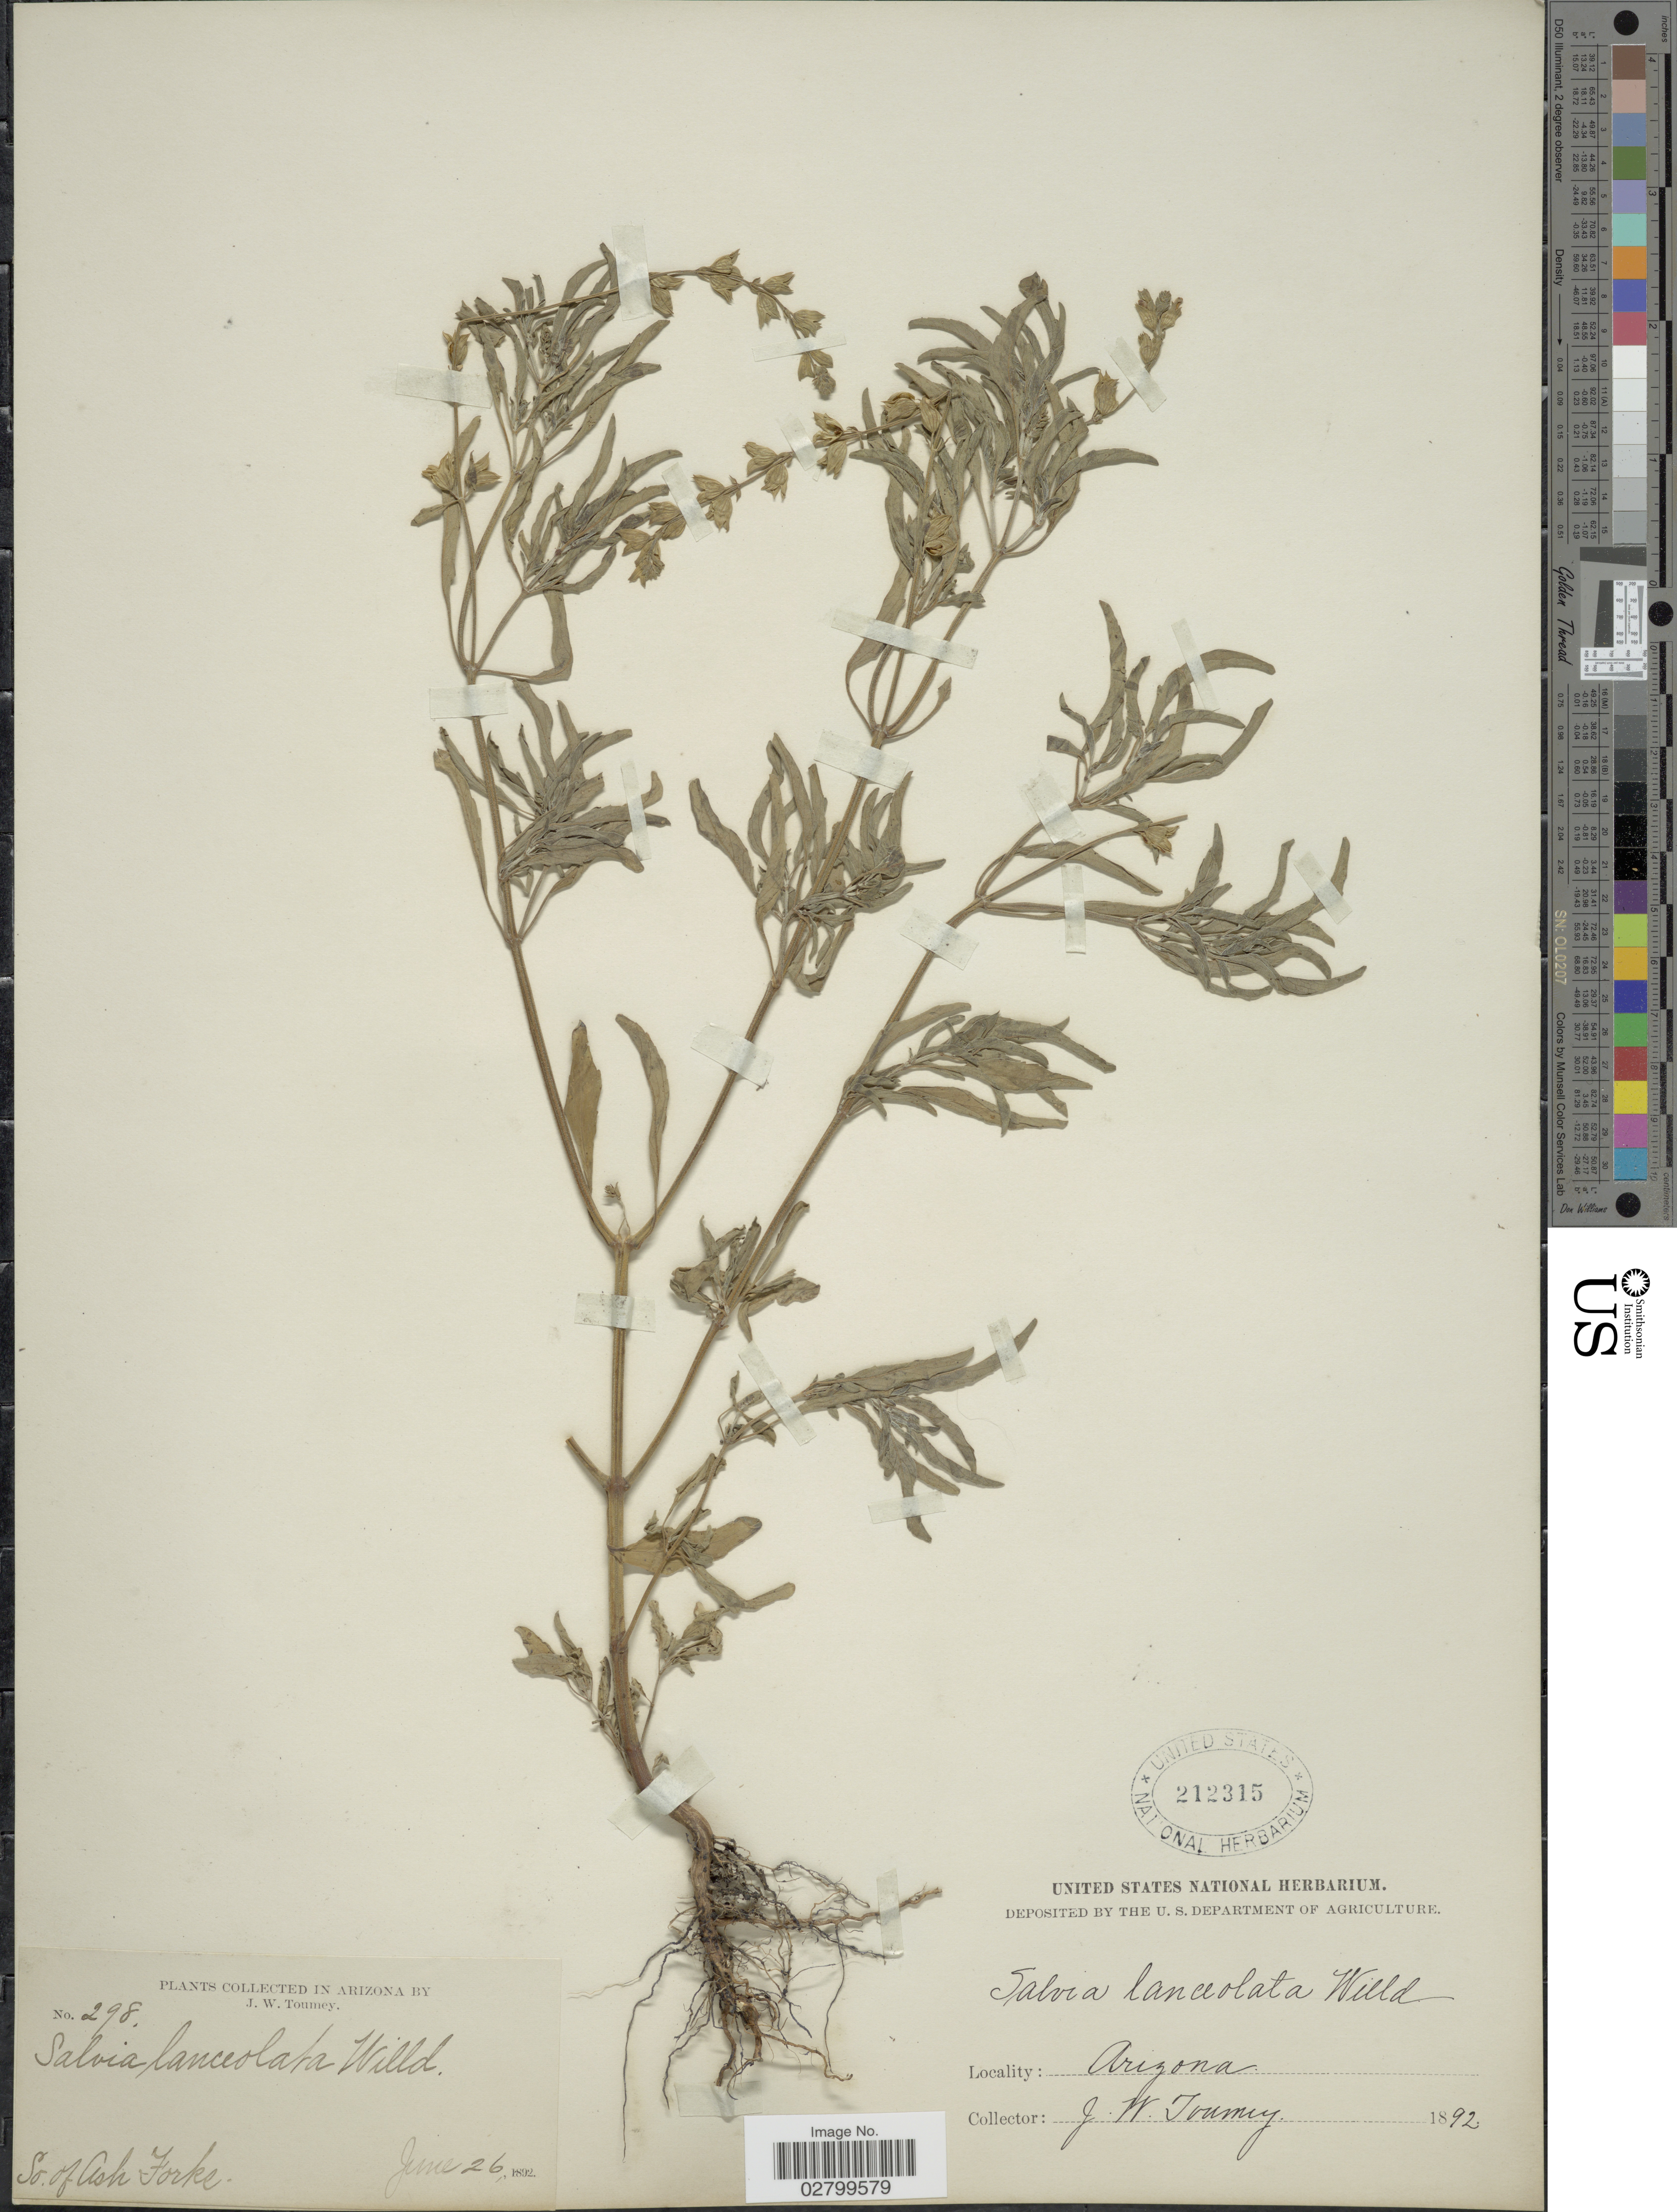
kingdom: Plantae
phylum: Tracheophyta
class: Magnoliopsida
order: Lamiales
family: Lamiaceae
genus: Salvia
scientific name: Salvia lanceolata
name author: Brouss.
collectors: J. W. Toumey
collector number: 298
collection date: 1892-06-26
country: United States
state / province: Arizona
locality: So. of Ash Forks.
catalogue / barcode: US 212315